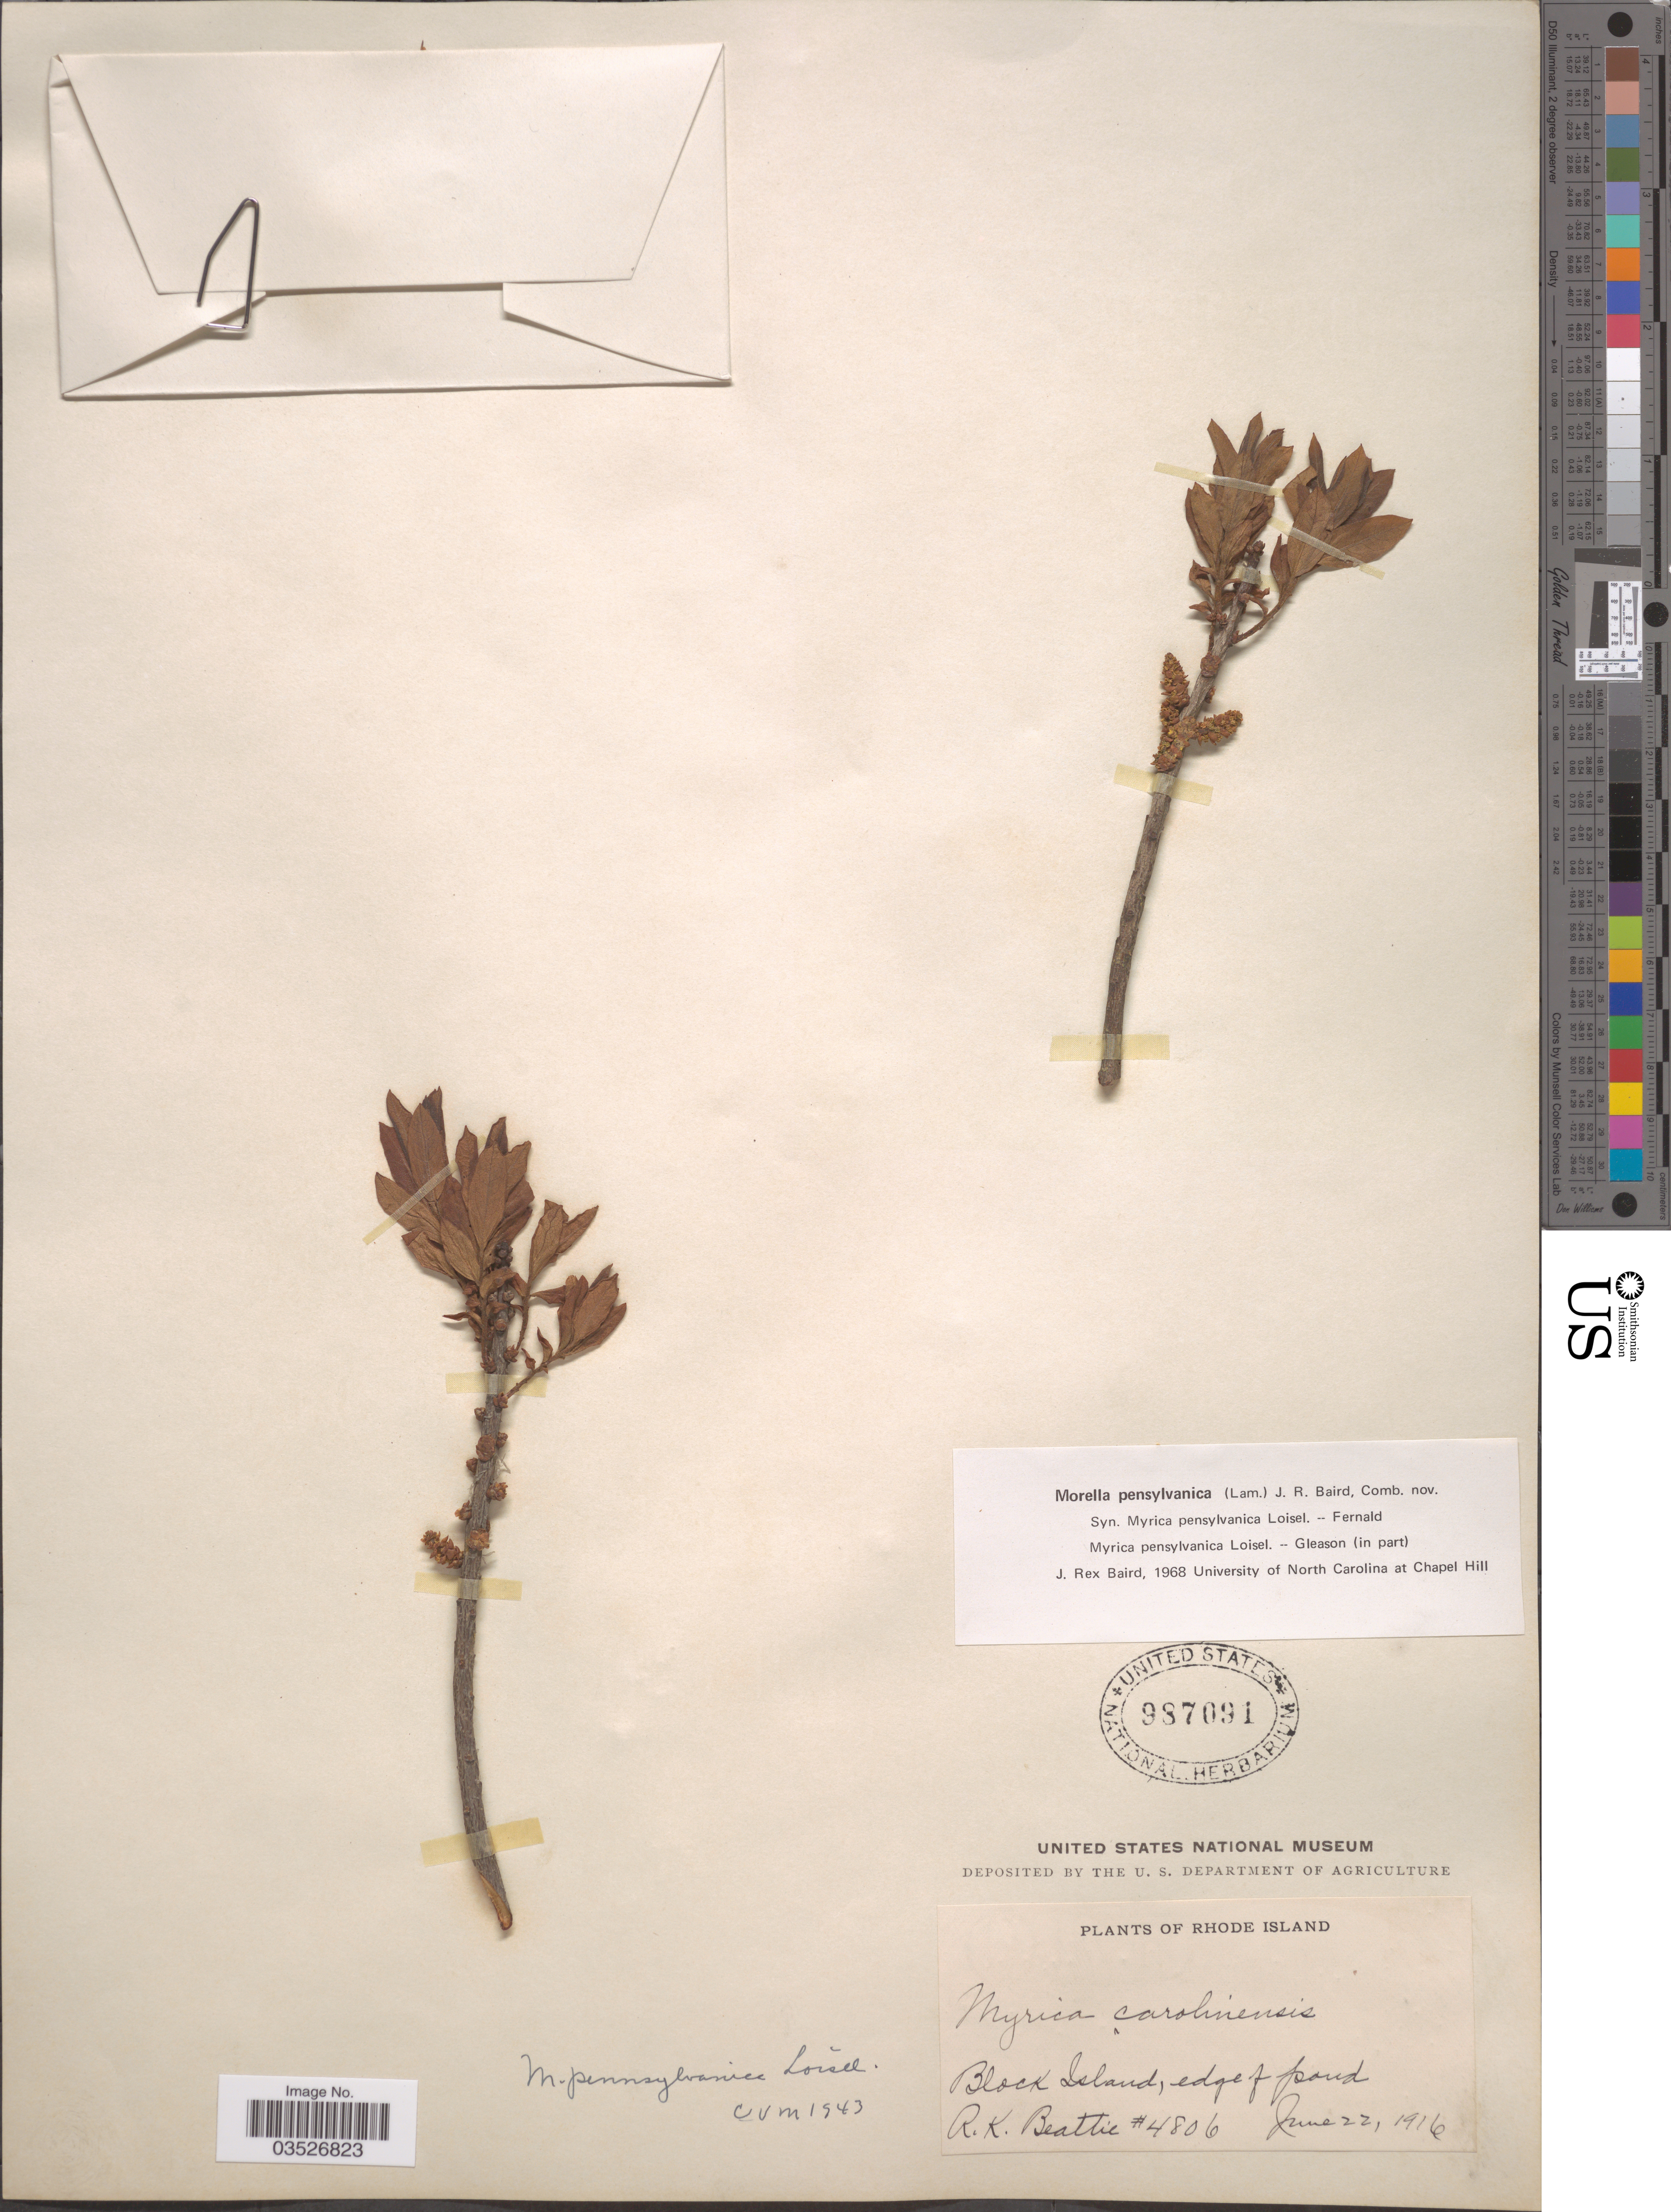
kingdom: Plantae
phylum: Tracheophyta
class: Magnoliopsida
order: Fagales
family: Myricaceae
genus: Morella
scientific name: Morella pensylvanica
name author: (Mirb.) Kartesz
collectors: R. K. Beattie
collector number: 4806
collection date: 1916-06-22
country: United States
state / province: Rhode Island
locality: Block Island, edge of pond.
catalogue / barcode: US 987091